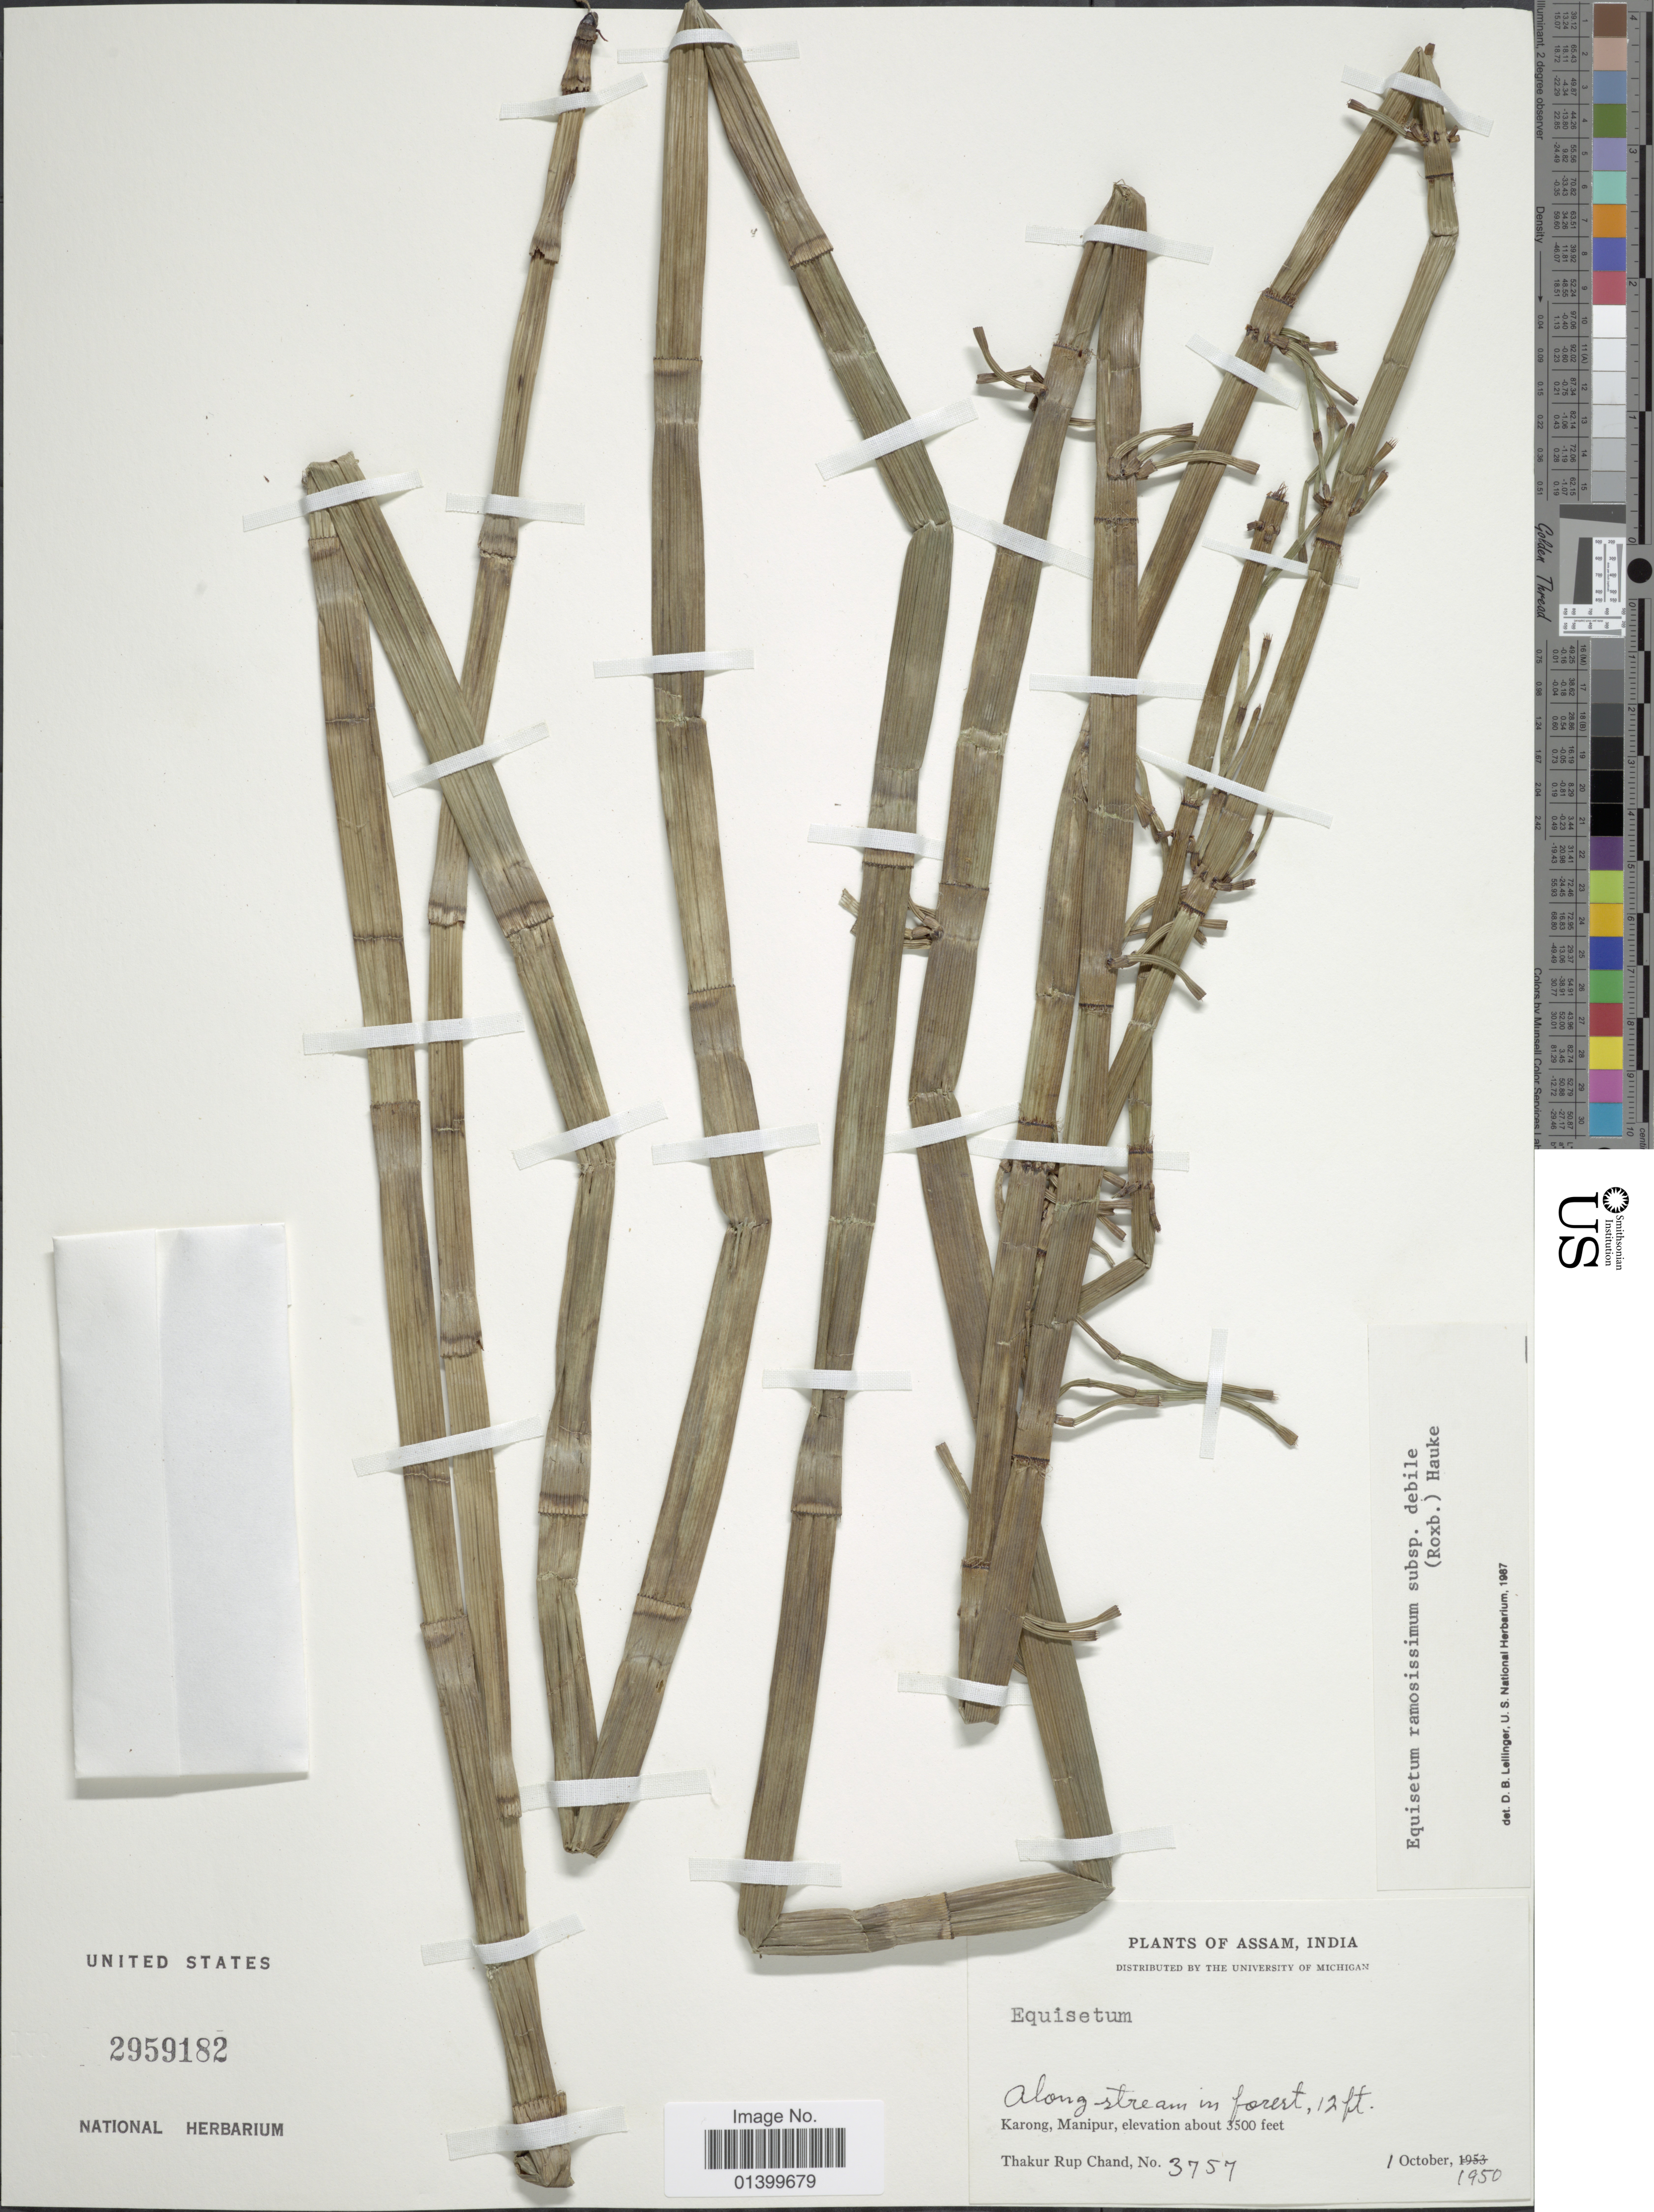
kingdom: Plantae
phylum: Tracheophyta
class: Polypodiopsida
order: Equisetales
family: Equisetaceae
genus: Equisetum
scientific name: Equisetum ramosissimum subsp. debile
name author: (Roxb. ex Vaucher) Hauke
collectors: T. R. Chand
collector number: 3757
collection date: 1950-10-01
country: India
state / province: Manipur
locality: Plants of Assam, India. Along stream in forest. Karong, Manipur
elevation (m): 1067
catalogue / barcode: US 2959182